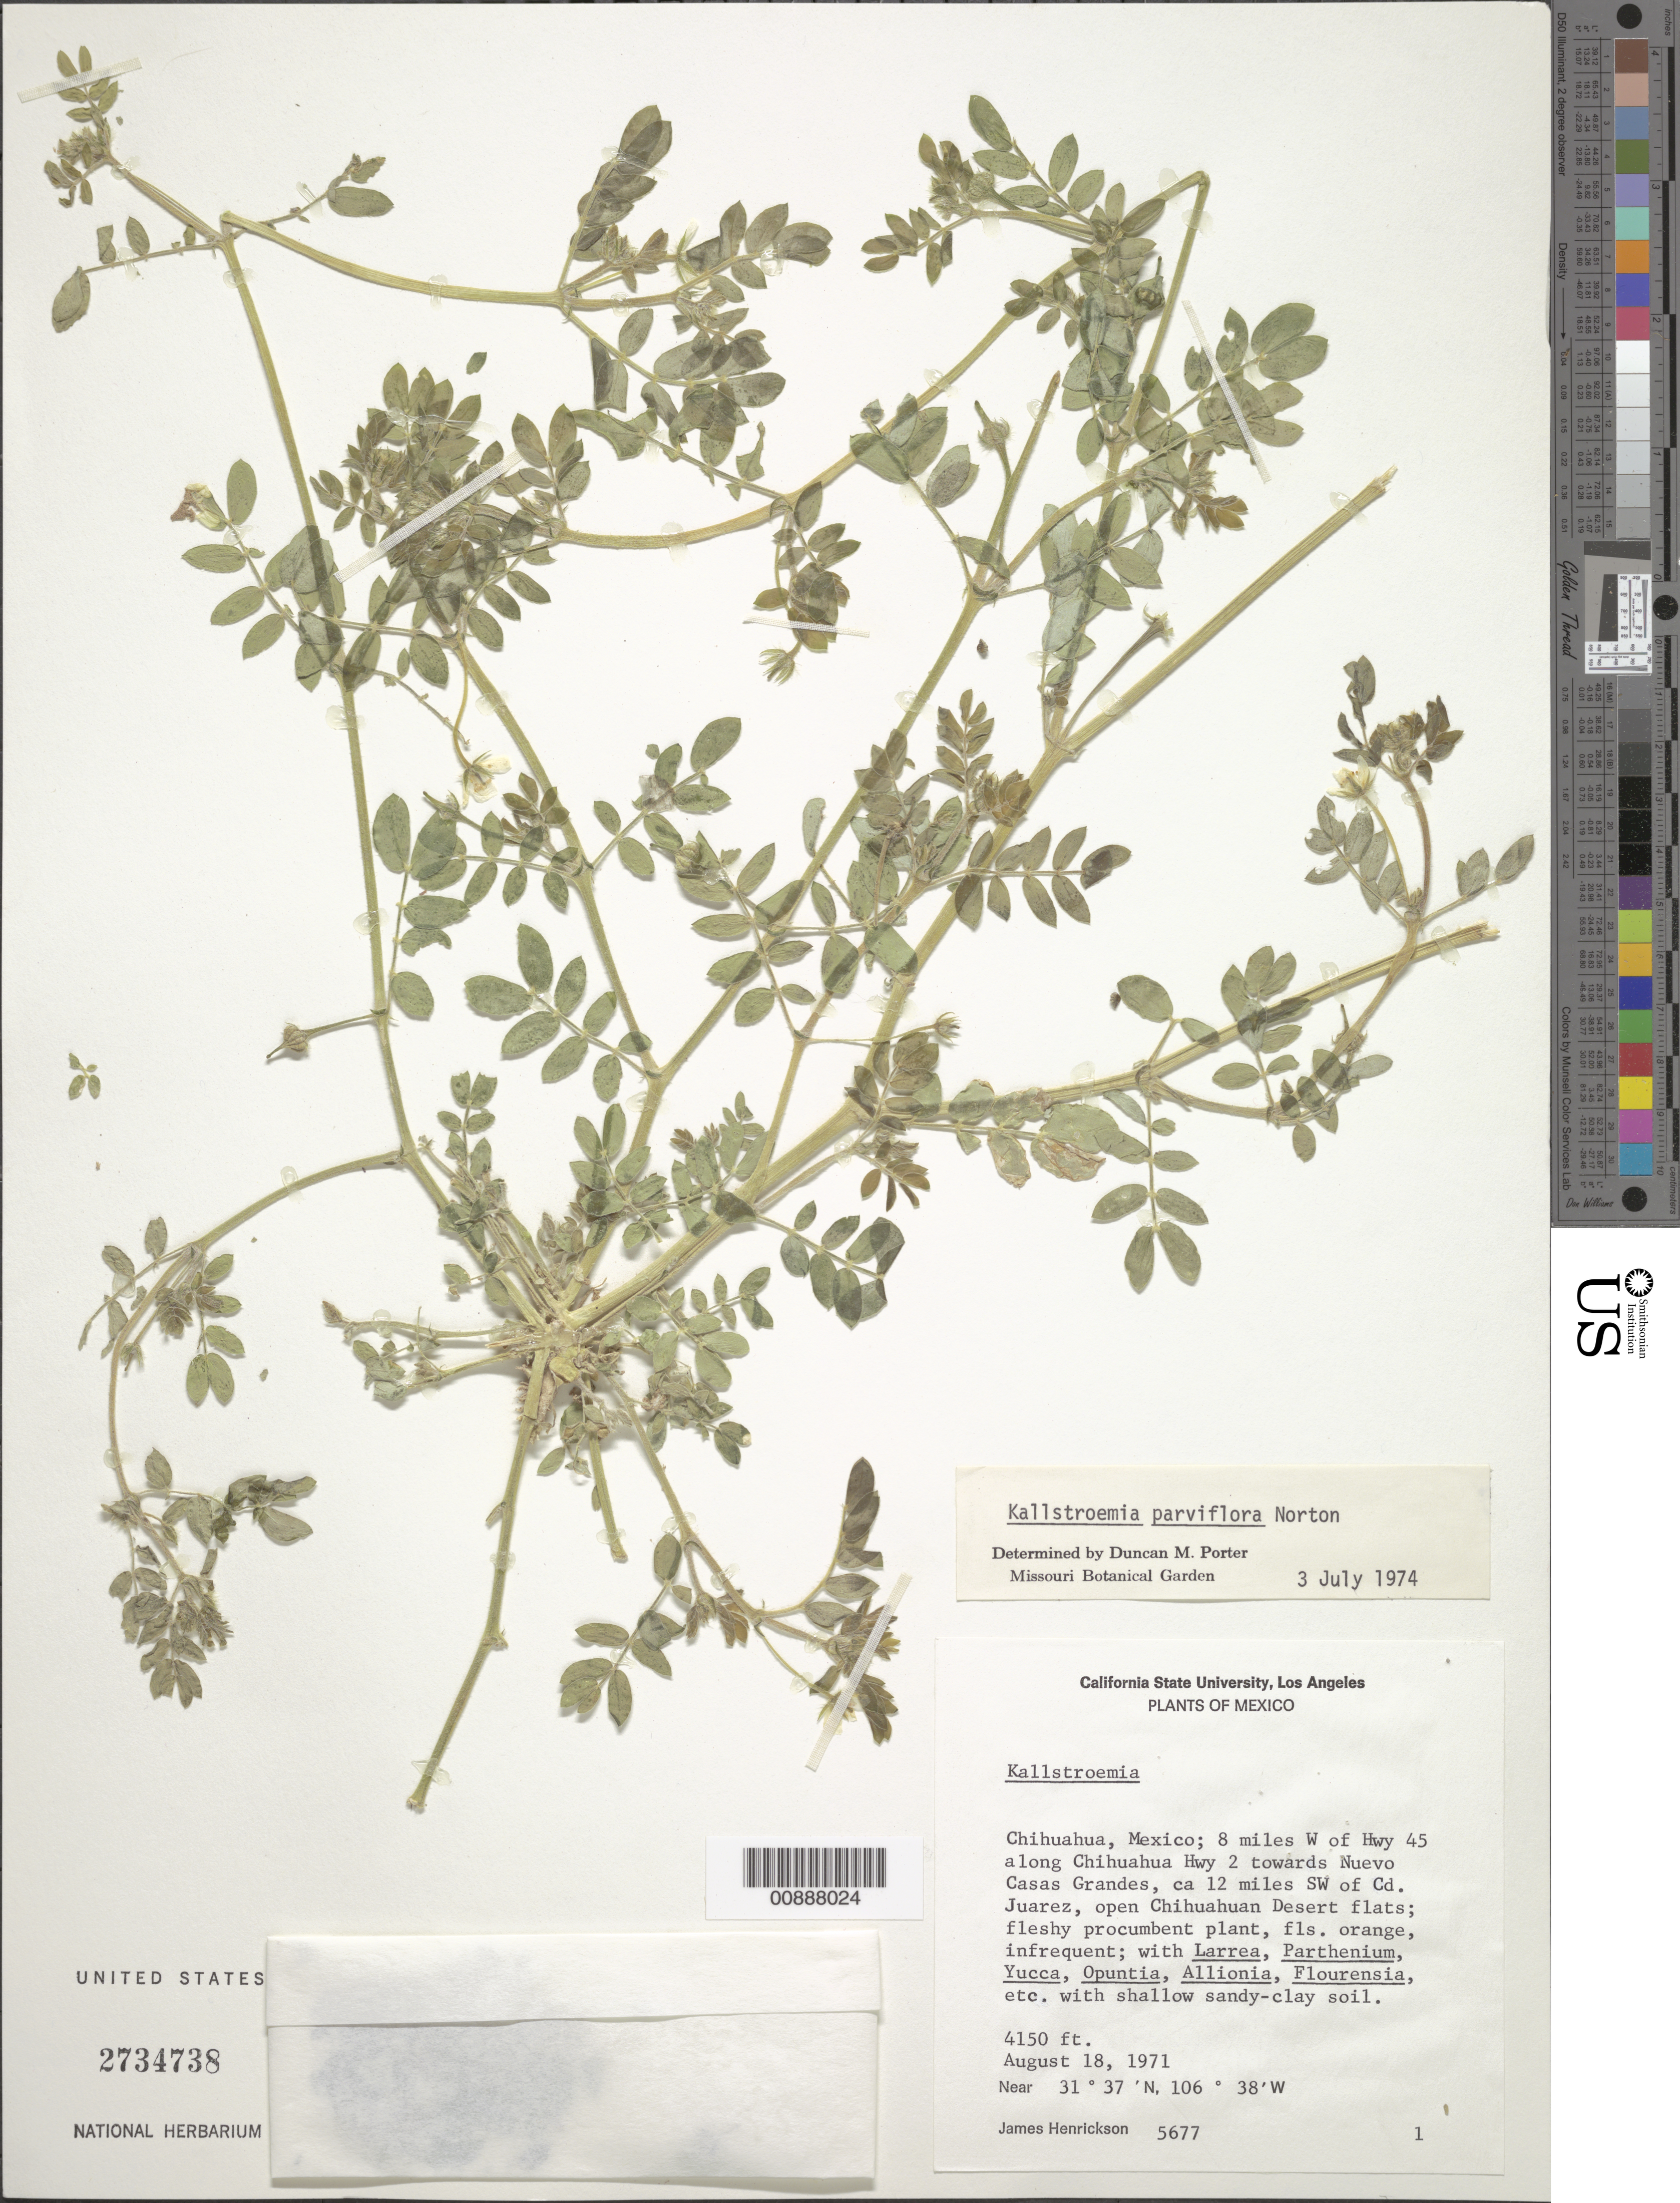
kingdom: Plantae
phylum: Tracheophyta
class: Magnoliopsida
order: Zygophyllales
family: Zygophyllaceae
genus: Kallstroemia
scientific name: Kallstroemia parviflora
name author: Norton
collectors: J. Henrickson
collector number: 5677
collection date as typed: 18 Aug 1971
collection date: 1971-08-18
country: Mexico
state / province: Chihuahua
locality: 8 miles W of Hwy 45 along Chihuahua Hwy 2 towards Nuevo Casas Grandes, ca 12 miles SW of Cd. Juárez.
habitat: Open Chihuahuan Deset flats;with shallow sandy-clay soil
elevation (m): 1265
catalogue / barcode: US 2734738